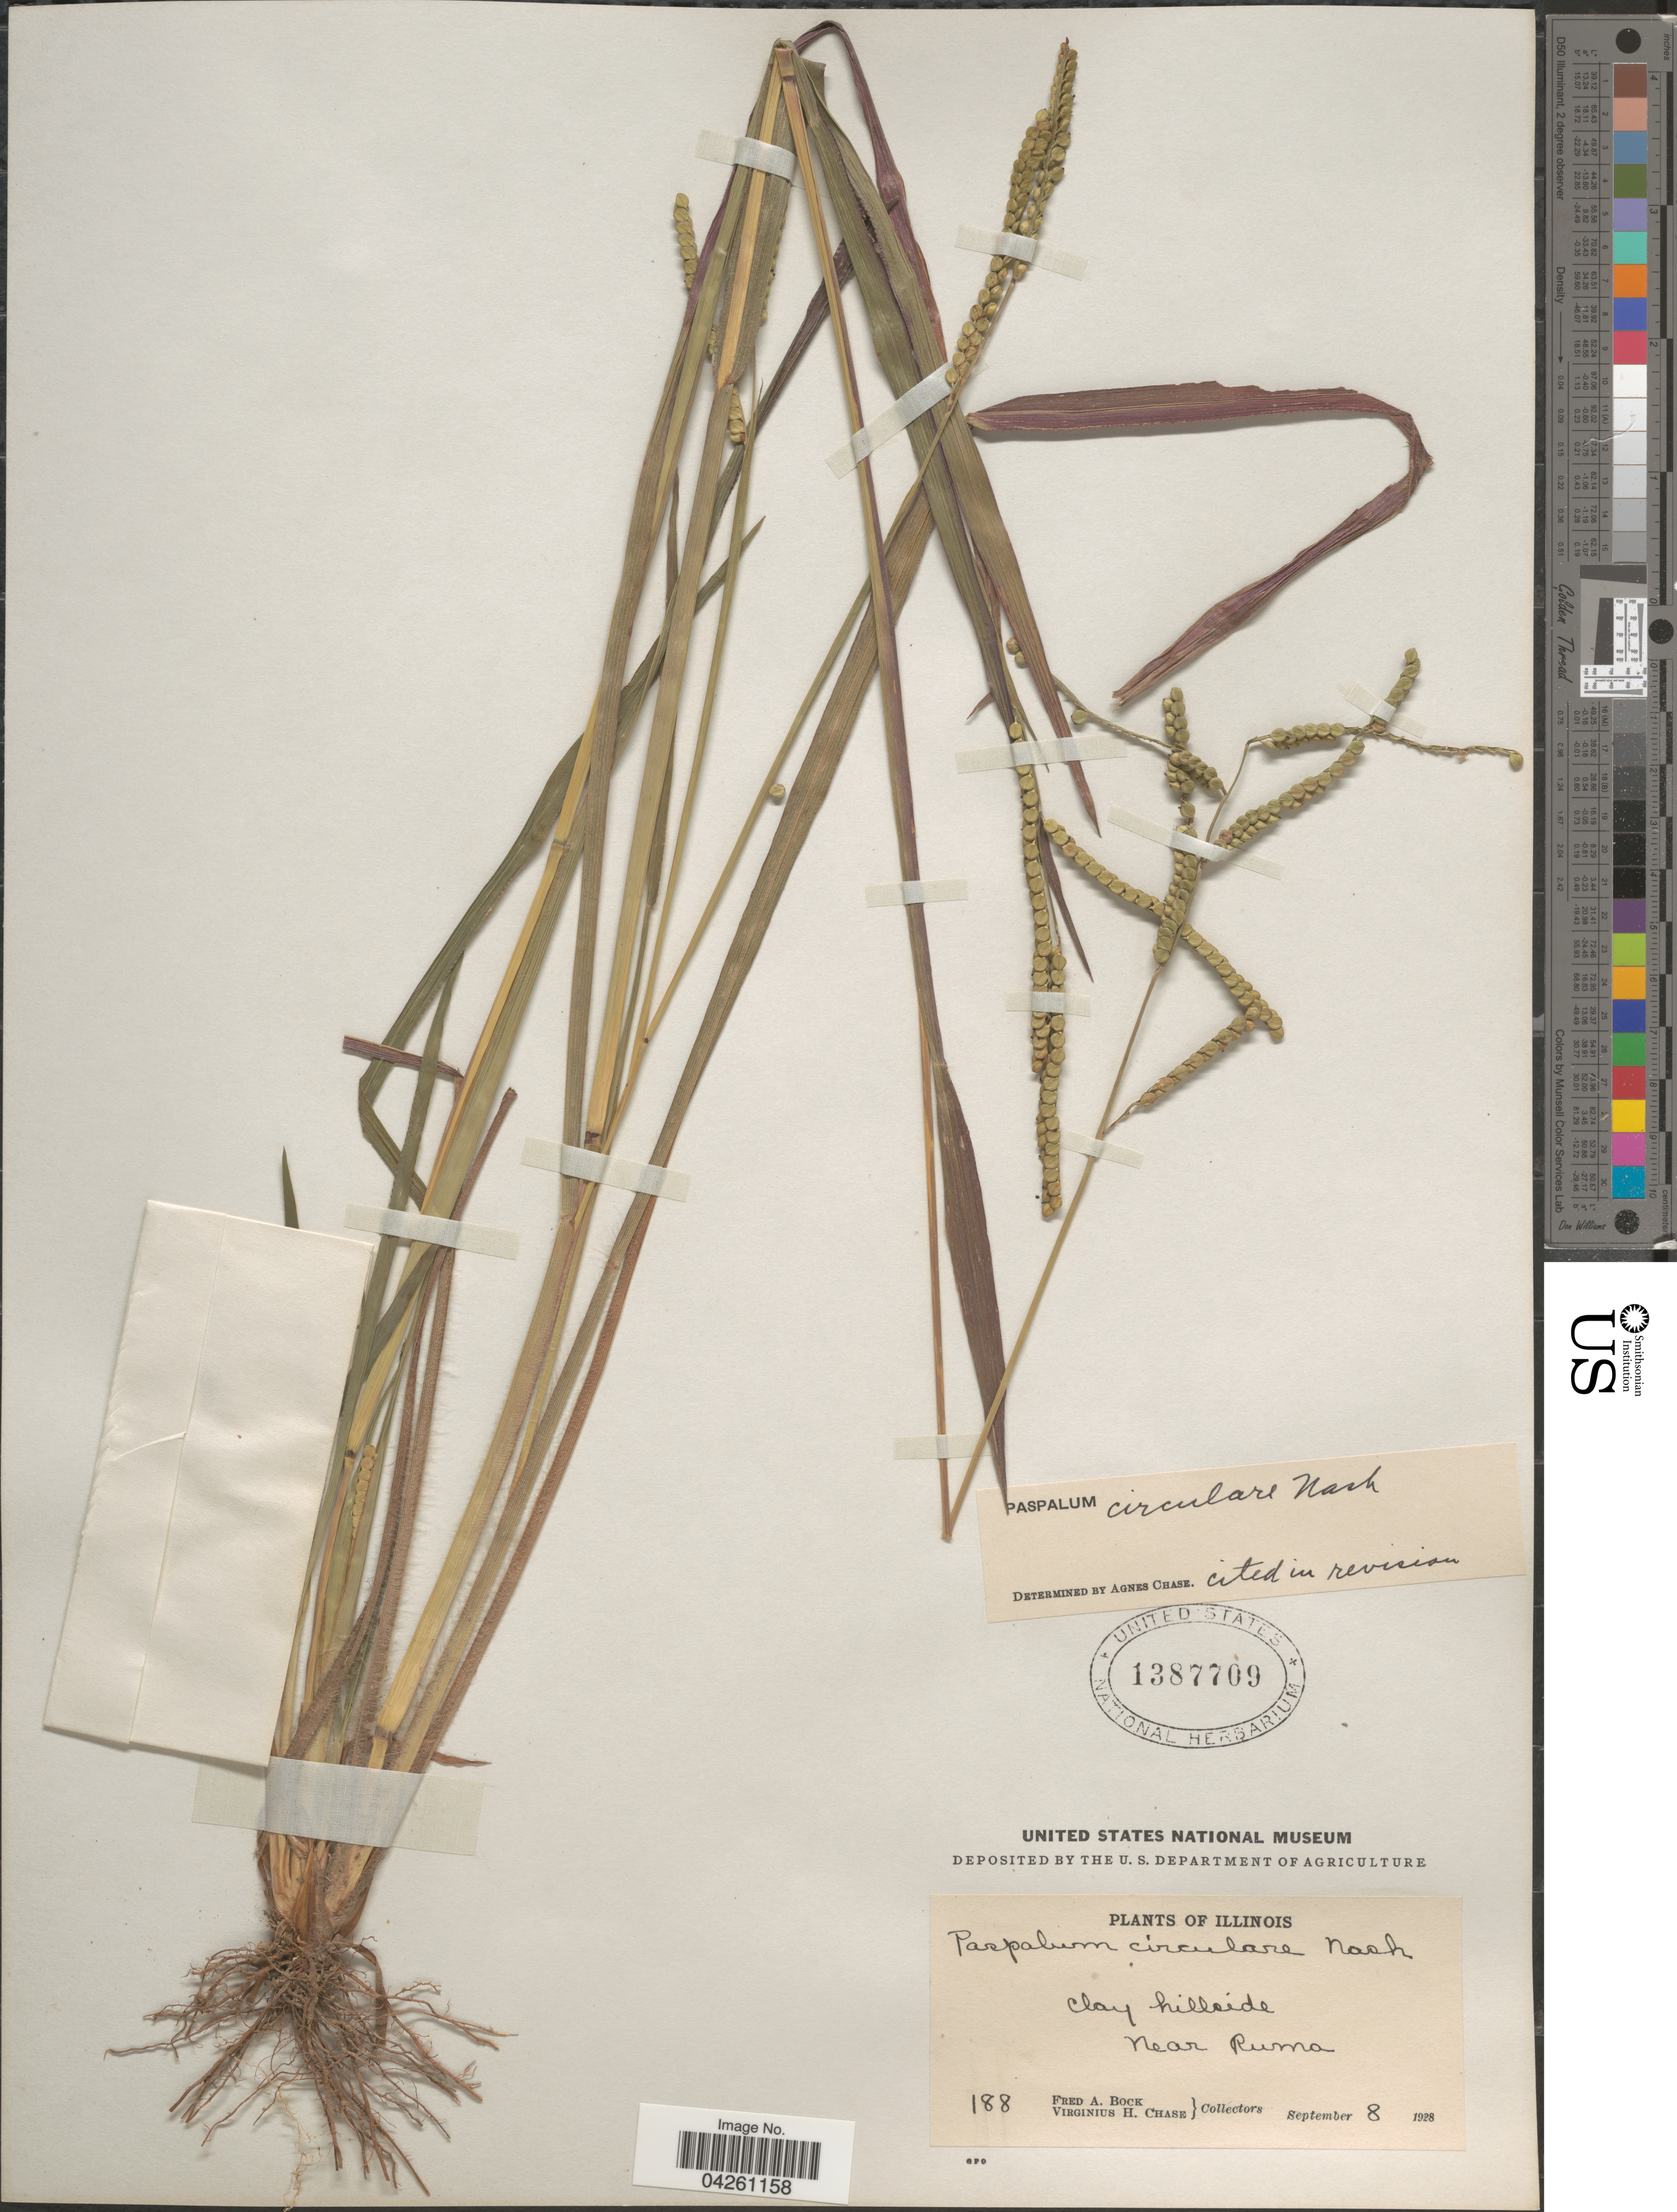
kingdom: Plantae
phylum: Tracheophyta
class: Liliopsida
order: Poales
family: Poaceae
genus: Paspalum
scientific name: Paspalum circulare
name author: Nash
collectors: F. Bock & V. H. Chase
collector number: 188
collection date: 1928-09-08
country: United States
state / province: Illinois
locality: Clay hillside near Ruma.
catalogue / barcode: US 1387709